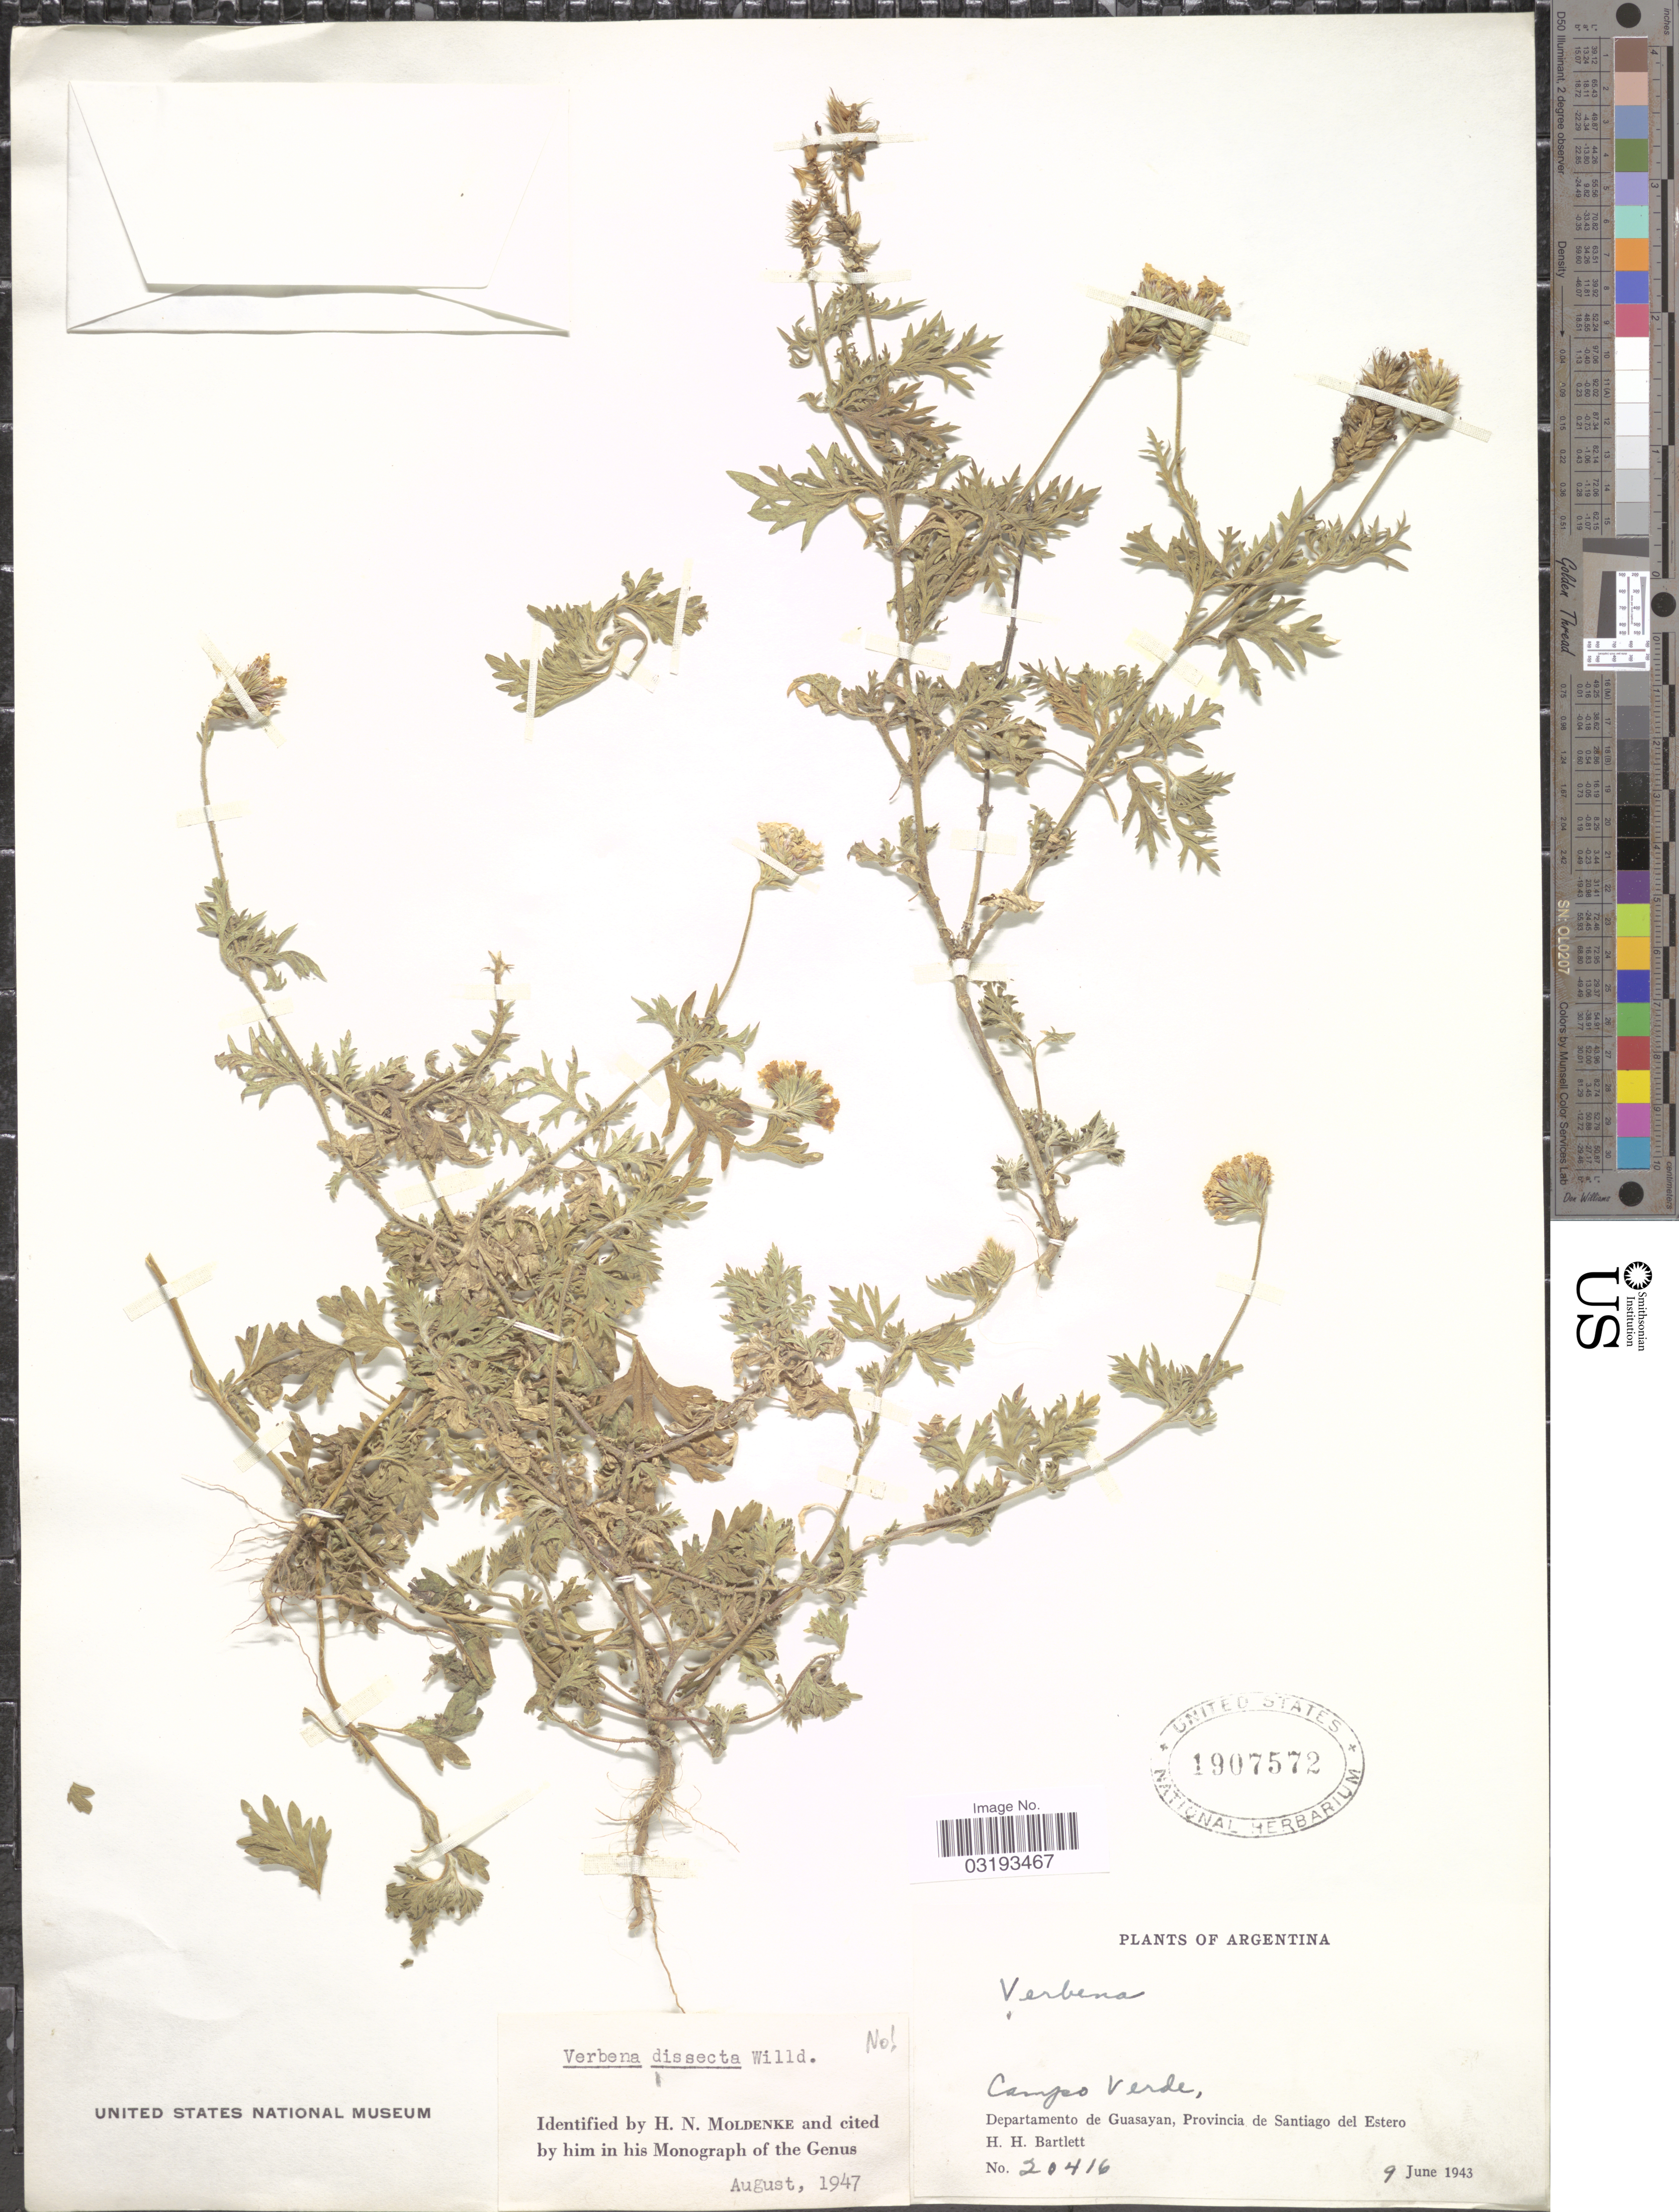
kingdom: Plantae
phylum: Tracheophyta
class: Magnoliopsida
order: Lamiales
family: Verbenaceae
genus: Verbena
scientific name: Verbena dissecta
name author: Willd. ex Spreng.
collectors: H. H. Bartlett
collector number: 20416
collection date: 1943-06-09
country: Argentina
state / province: Santiago del Estero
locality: Campo Verde, Departamento de Guasayan.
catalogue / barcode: US 1907572